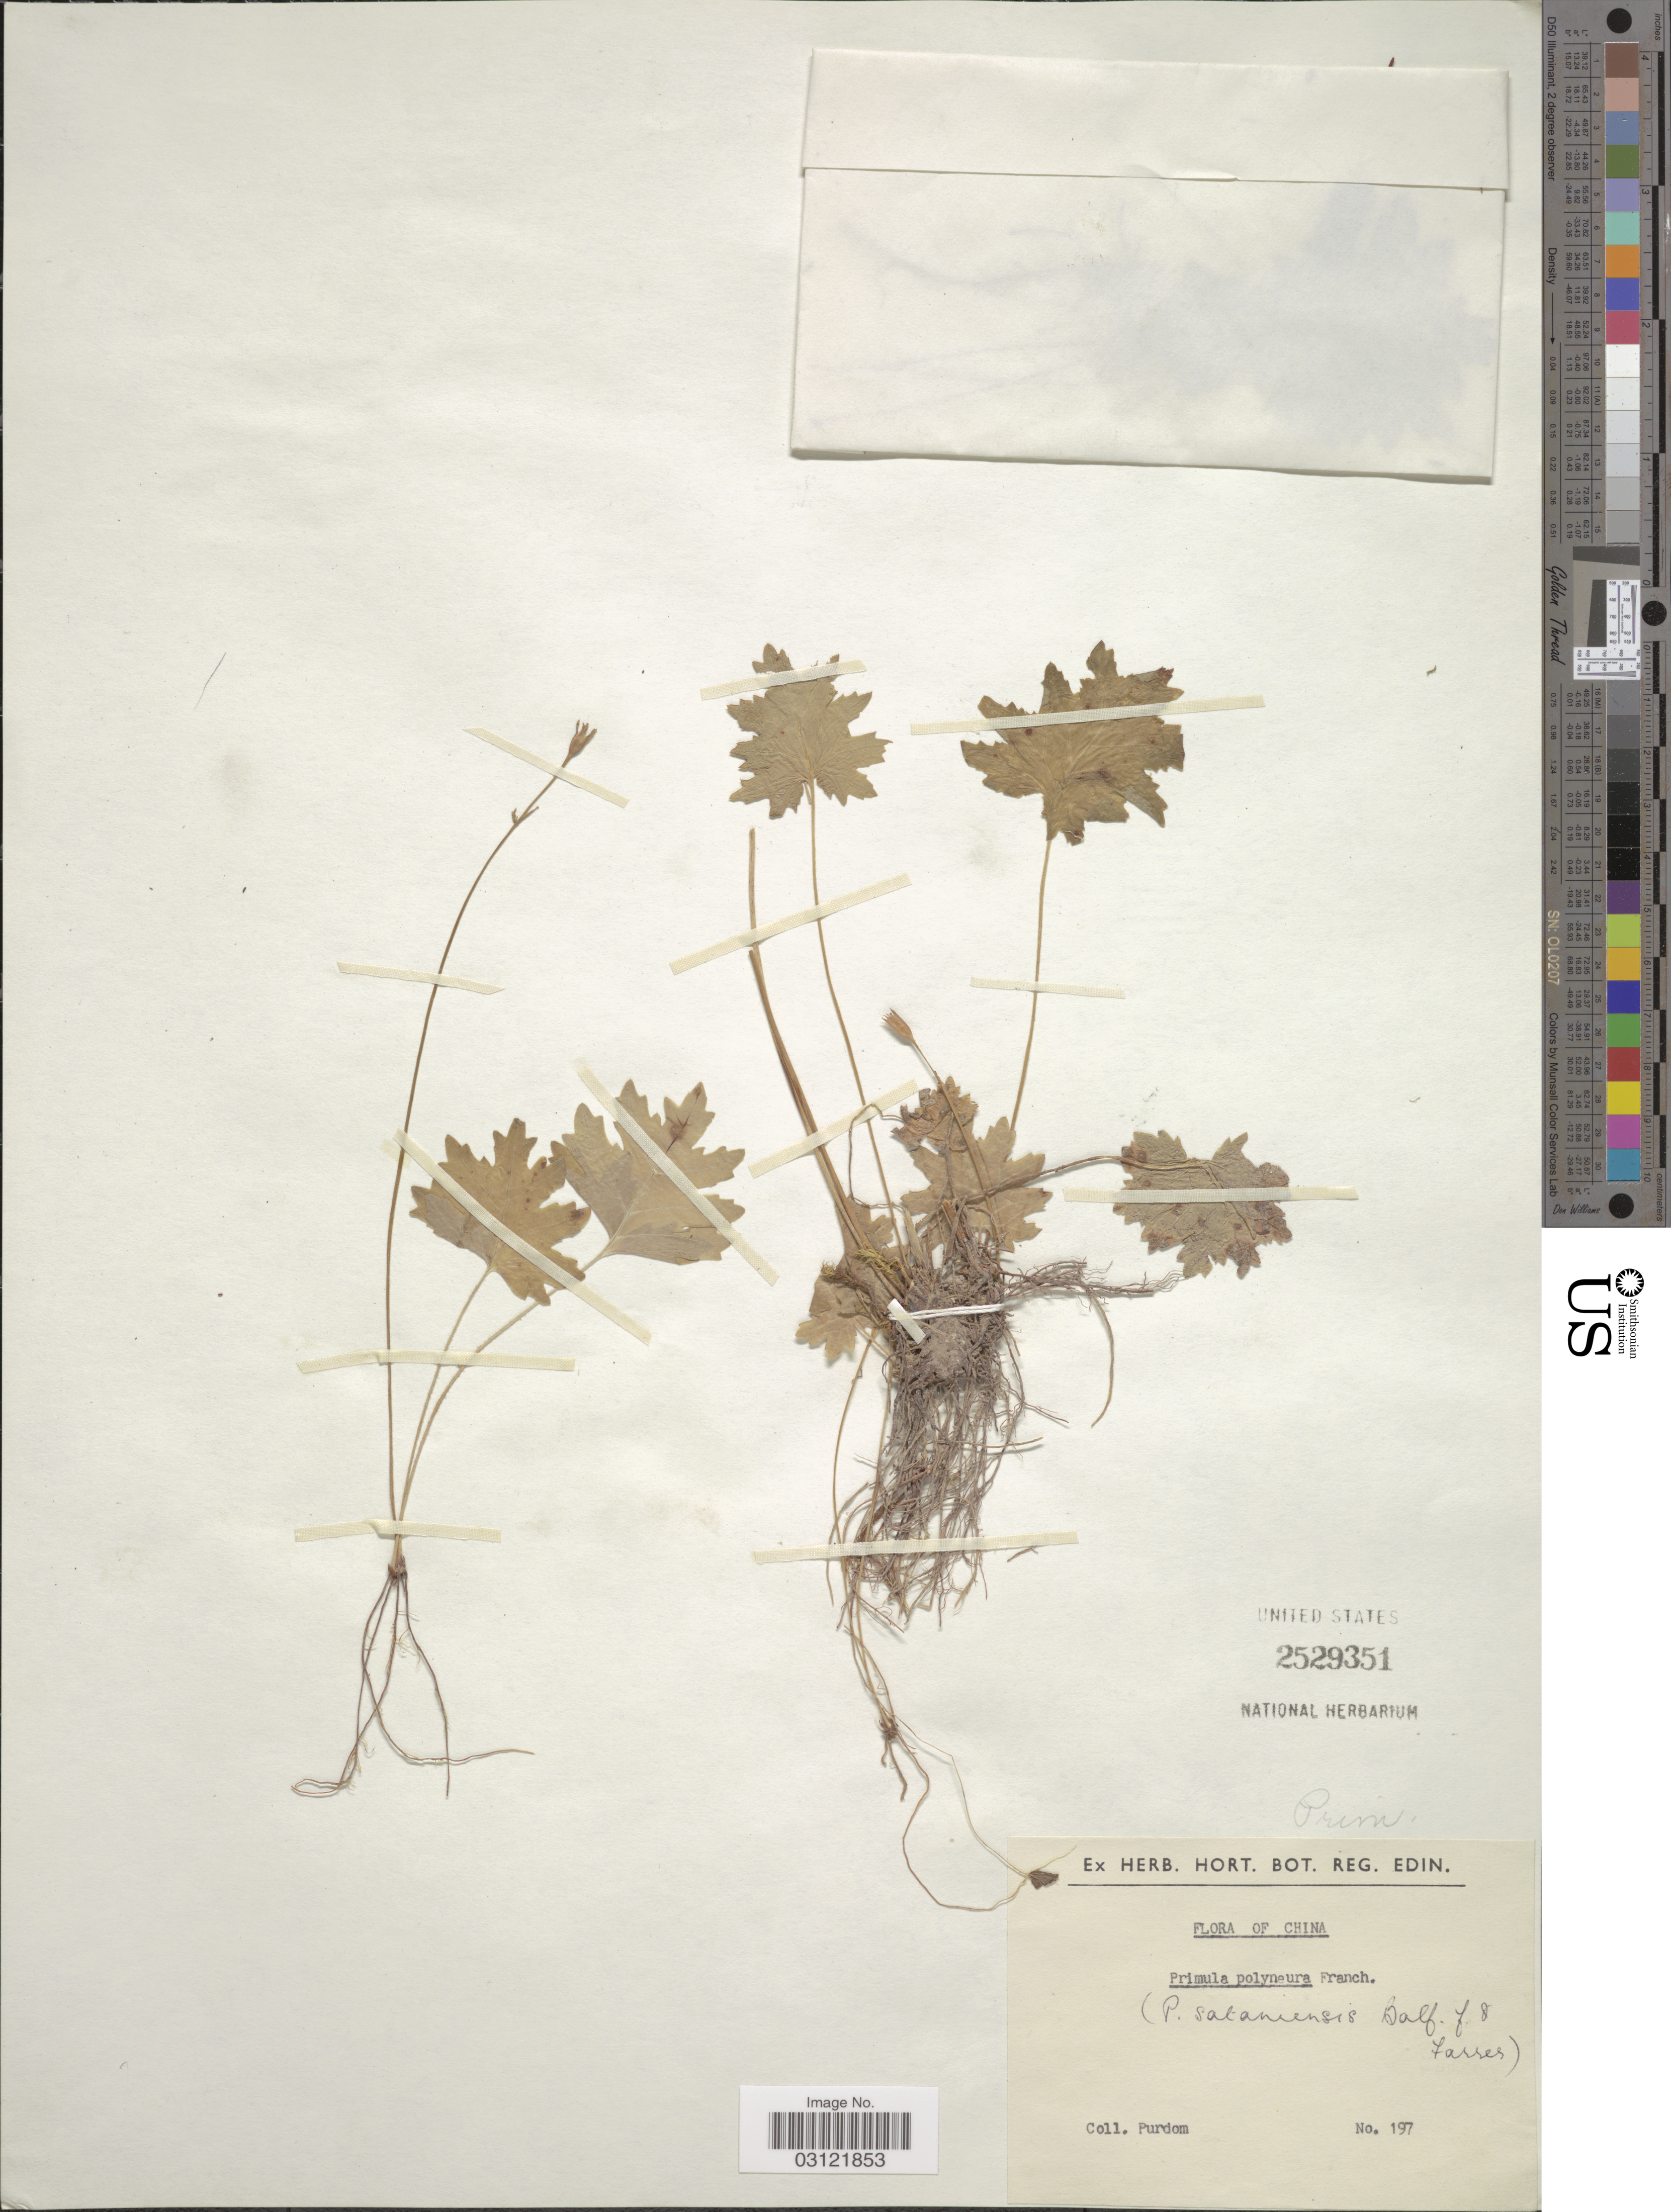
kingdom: Plantae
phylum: Tracheophyta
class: Magnoliopsida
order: Ericales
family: Primulaceae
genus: Primula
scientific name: Primula polyneura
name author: Franch.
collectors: W. Purdom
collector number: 197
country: China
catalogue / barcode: US 2529351